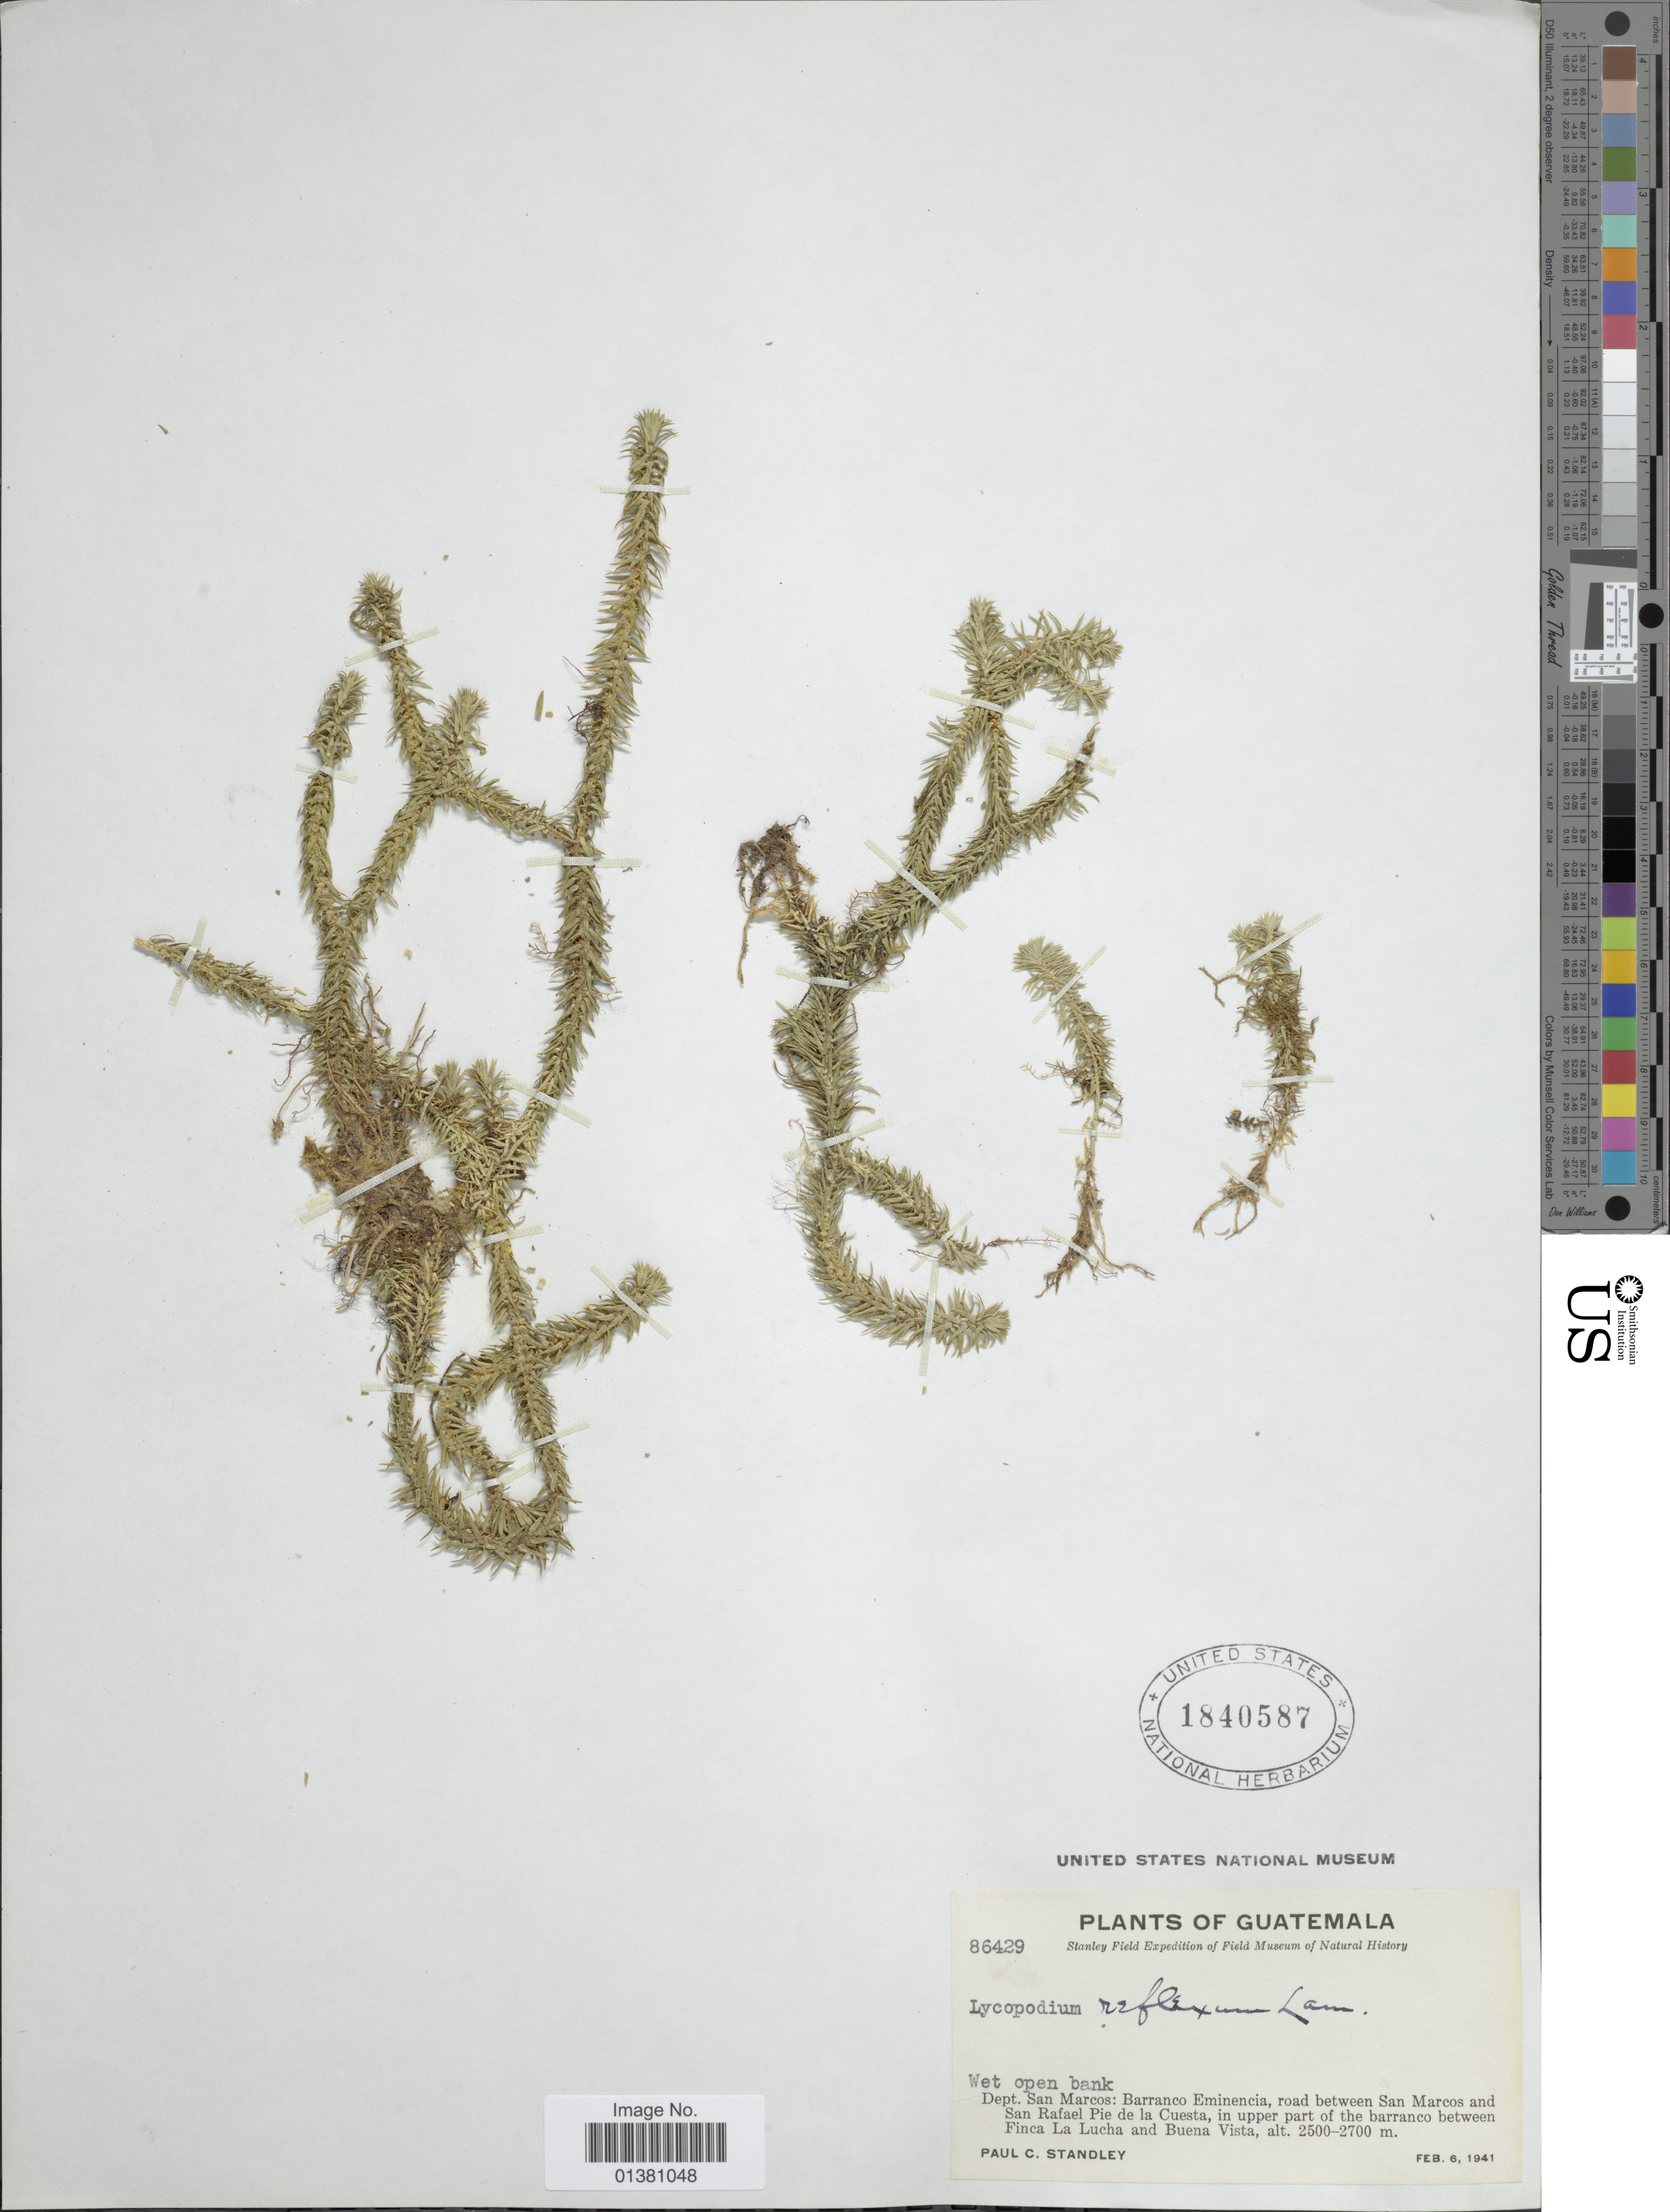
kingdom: Plantae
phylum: Tracheophyta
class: Lycopodiopsida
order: Lycopodiales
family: Lycopodiaceae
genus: Phlegmariurus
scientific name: Phlegmariurus reflexus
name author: (Lam.) B. Øllg.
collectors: P. C. Standley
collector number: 86429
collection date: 1941-02-06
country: Guatemala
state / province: San Marcos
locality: Dept San Marcos: Barranco Eminecia, road between San Marcos and San Rafael Pie de la Cuesta, in upper part of the barranco between Finca La Lucha and Buena Vista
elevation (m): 2500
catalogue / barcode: US 1840587